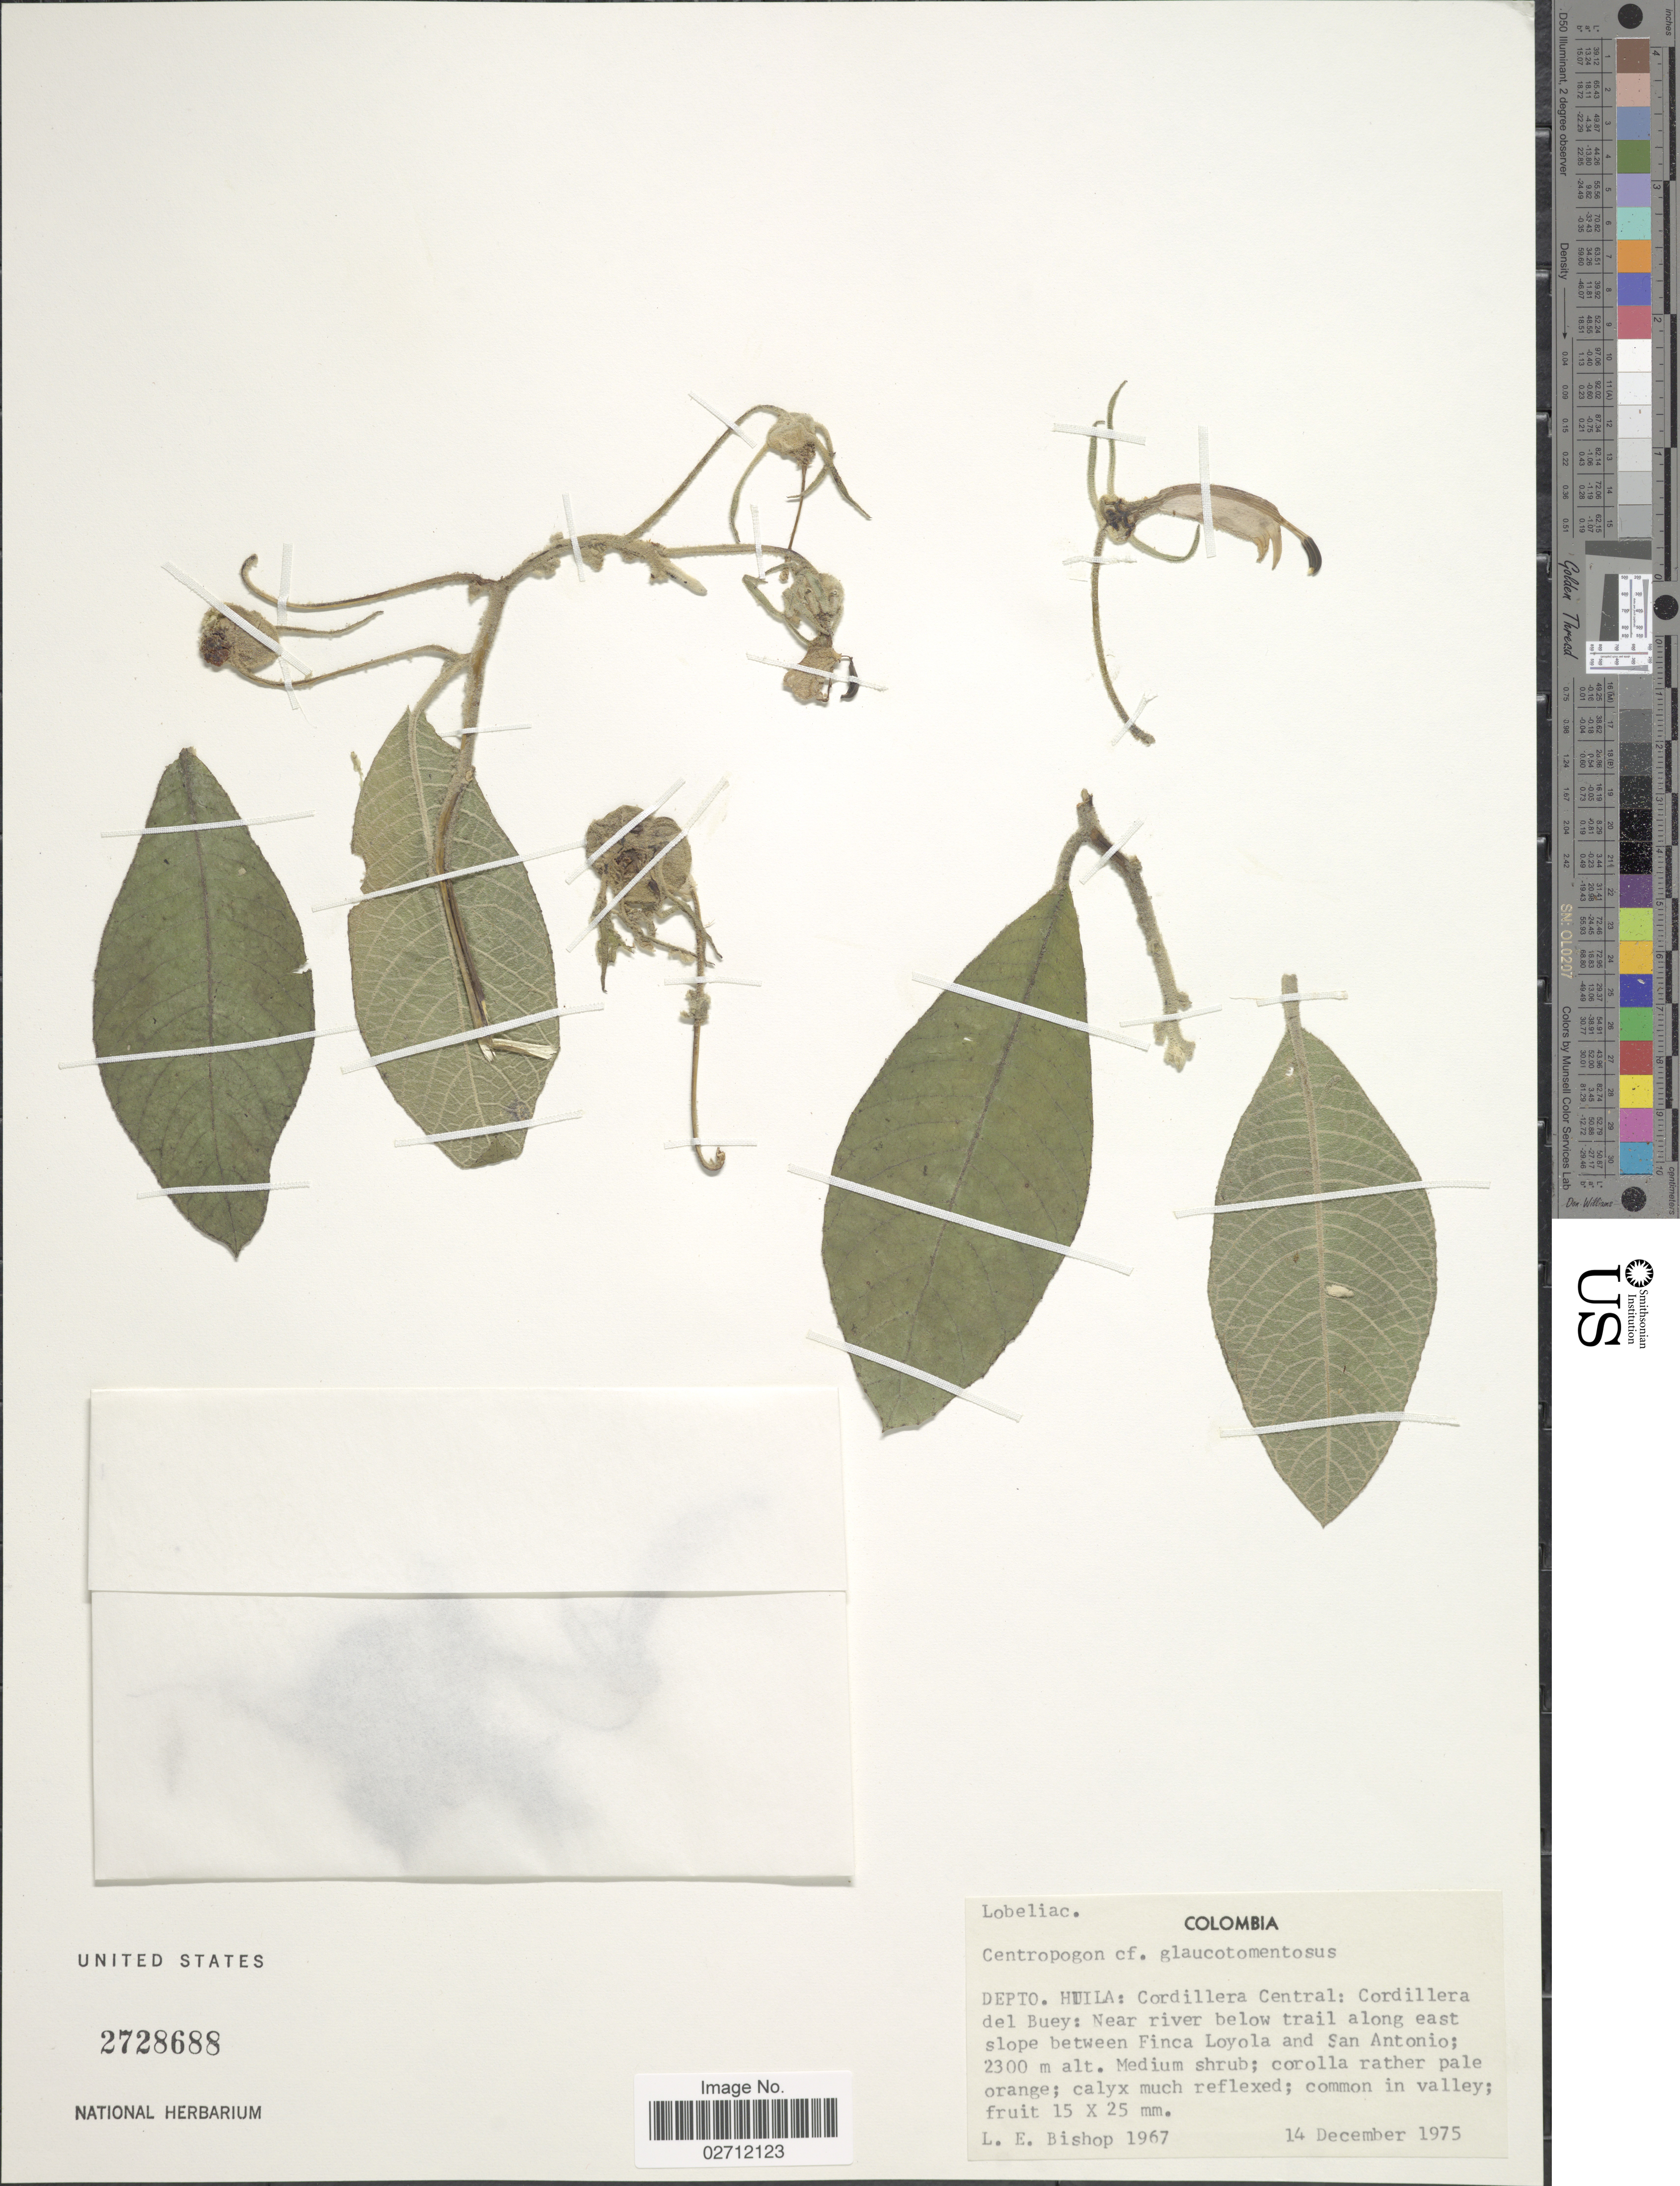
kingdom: Plantae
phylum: Tracheophyta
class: Magnoliopsida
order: Asterales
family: Campanulaceae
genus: Centropogon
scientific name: Centropogon glaucotomentosus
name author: E. Wimm.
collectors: L. E. Bishop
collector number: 1967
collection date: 1975-12-14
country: Colombia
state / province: Huila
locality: Cordillera Central: Cordillera del Buey: near river below trail along east slope between Finca Loyola and San Antonio.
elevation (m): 2300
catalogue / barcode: US 2728688